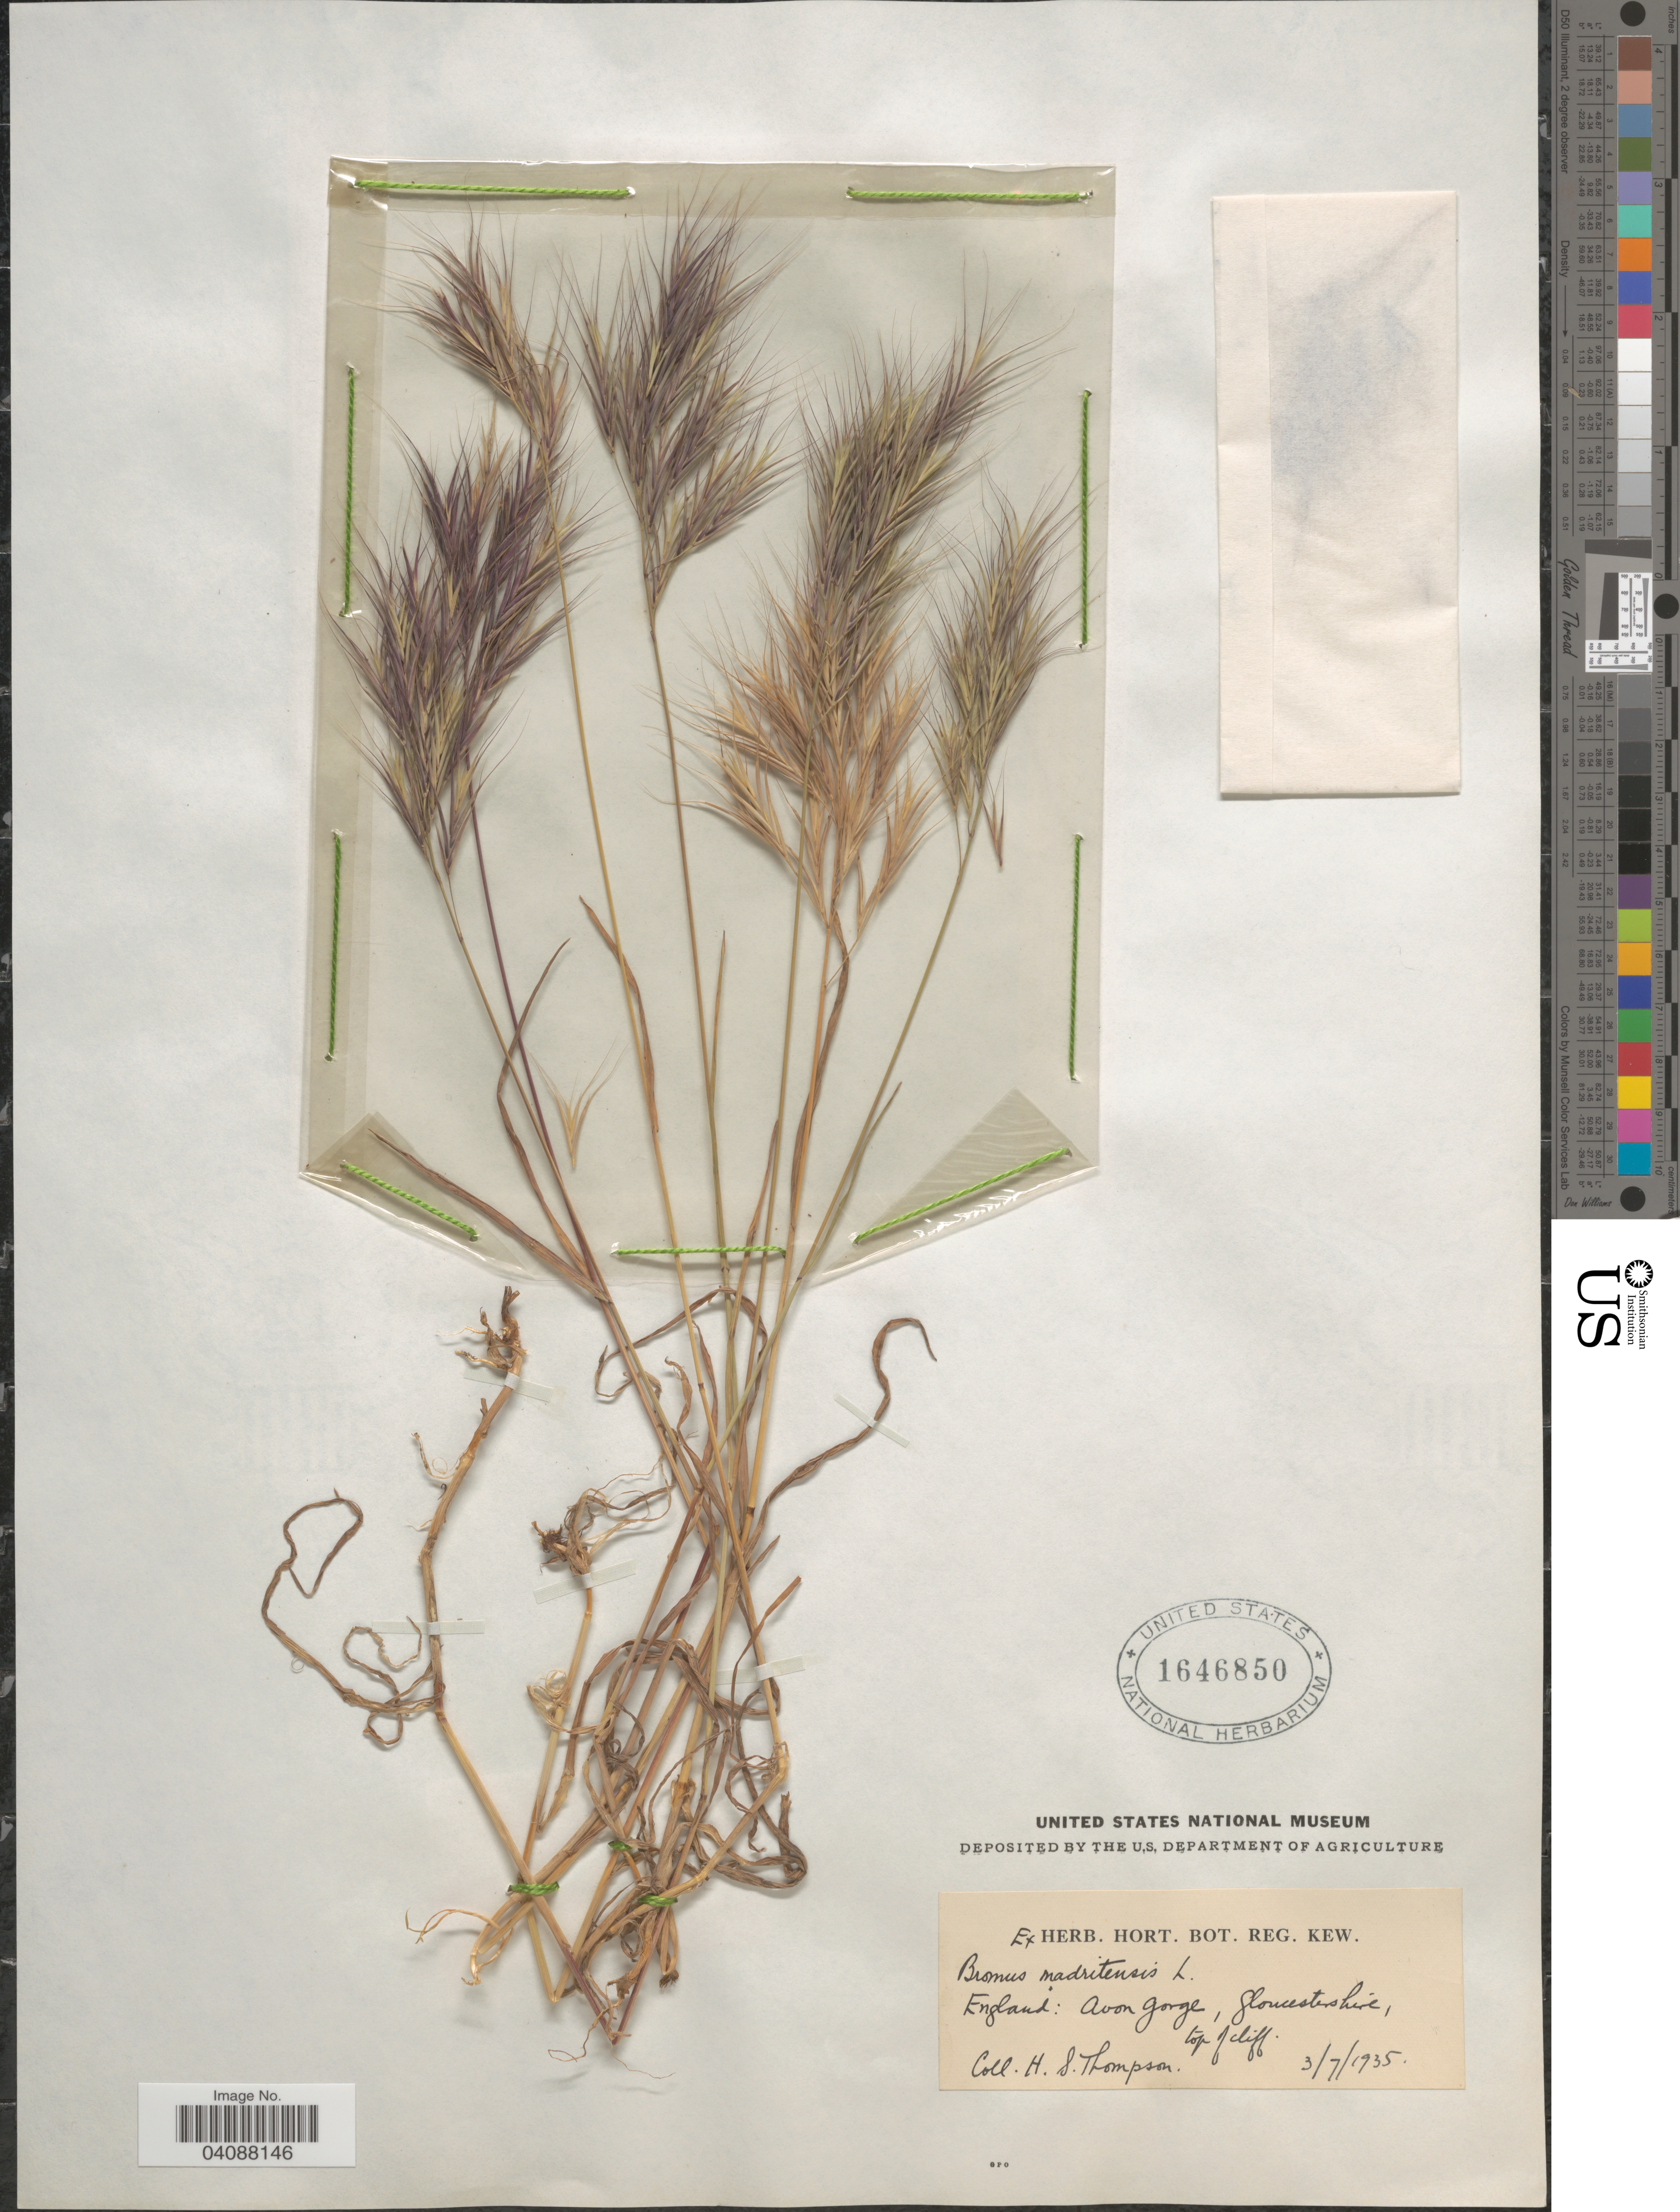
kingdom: Plantae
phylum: Tracheophyta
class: Liliopsida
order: Poales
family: Poaceae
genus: Bromus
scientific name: Bromus madritensis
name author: L.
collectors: H. Thompson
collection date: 1935-07-03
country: United Kingdom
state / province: England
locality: Avon Gorge, Gloucestershire, top of cliff.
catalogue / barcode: US 1646850